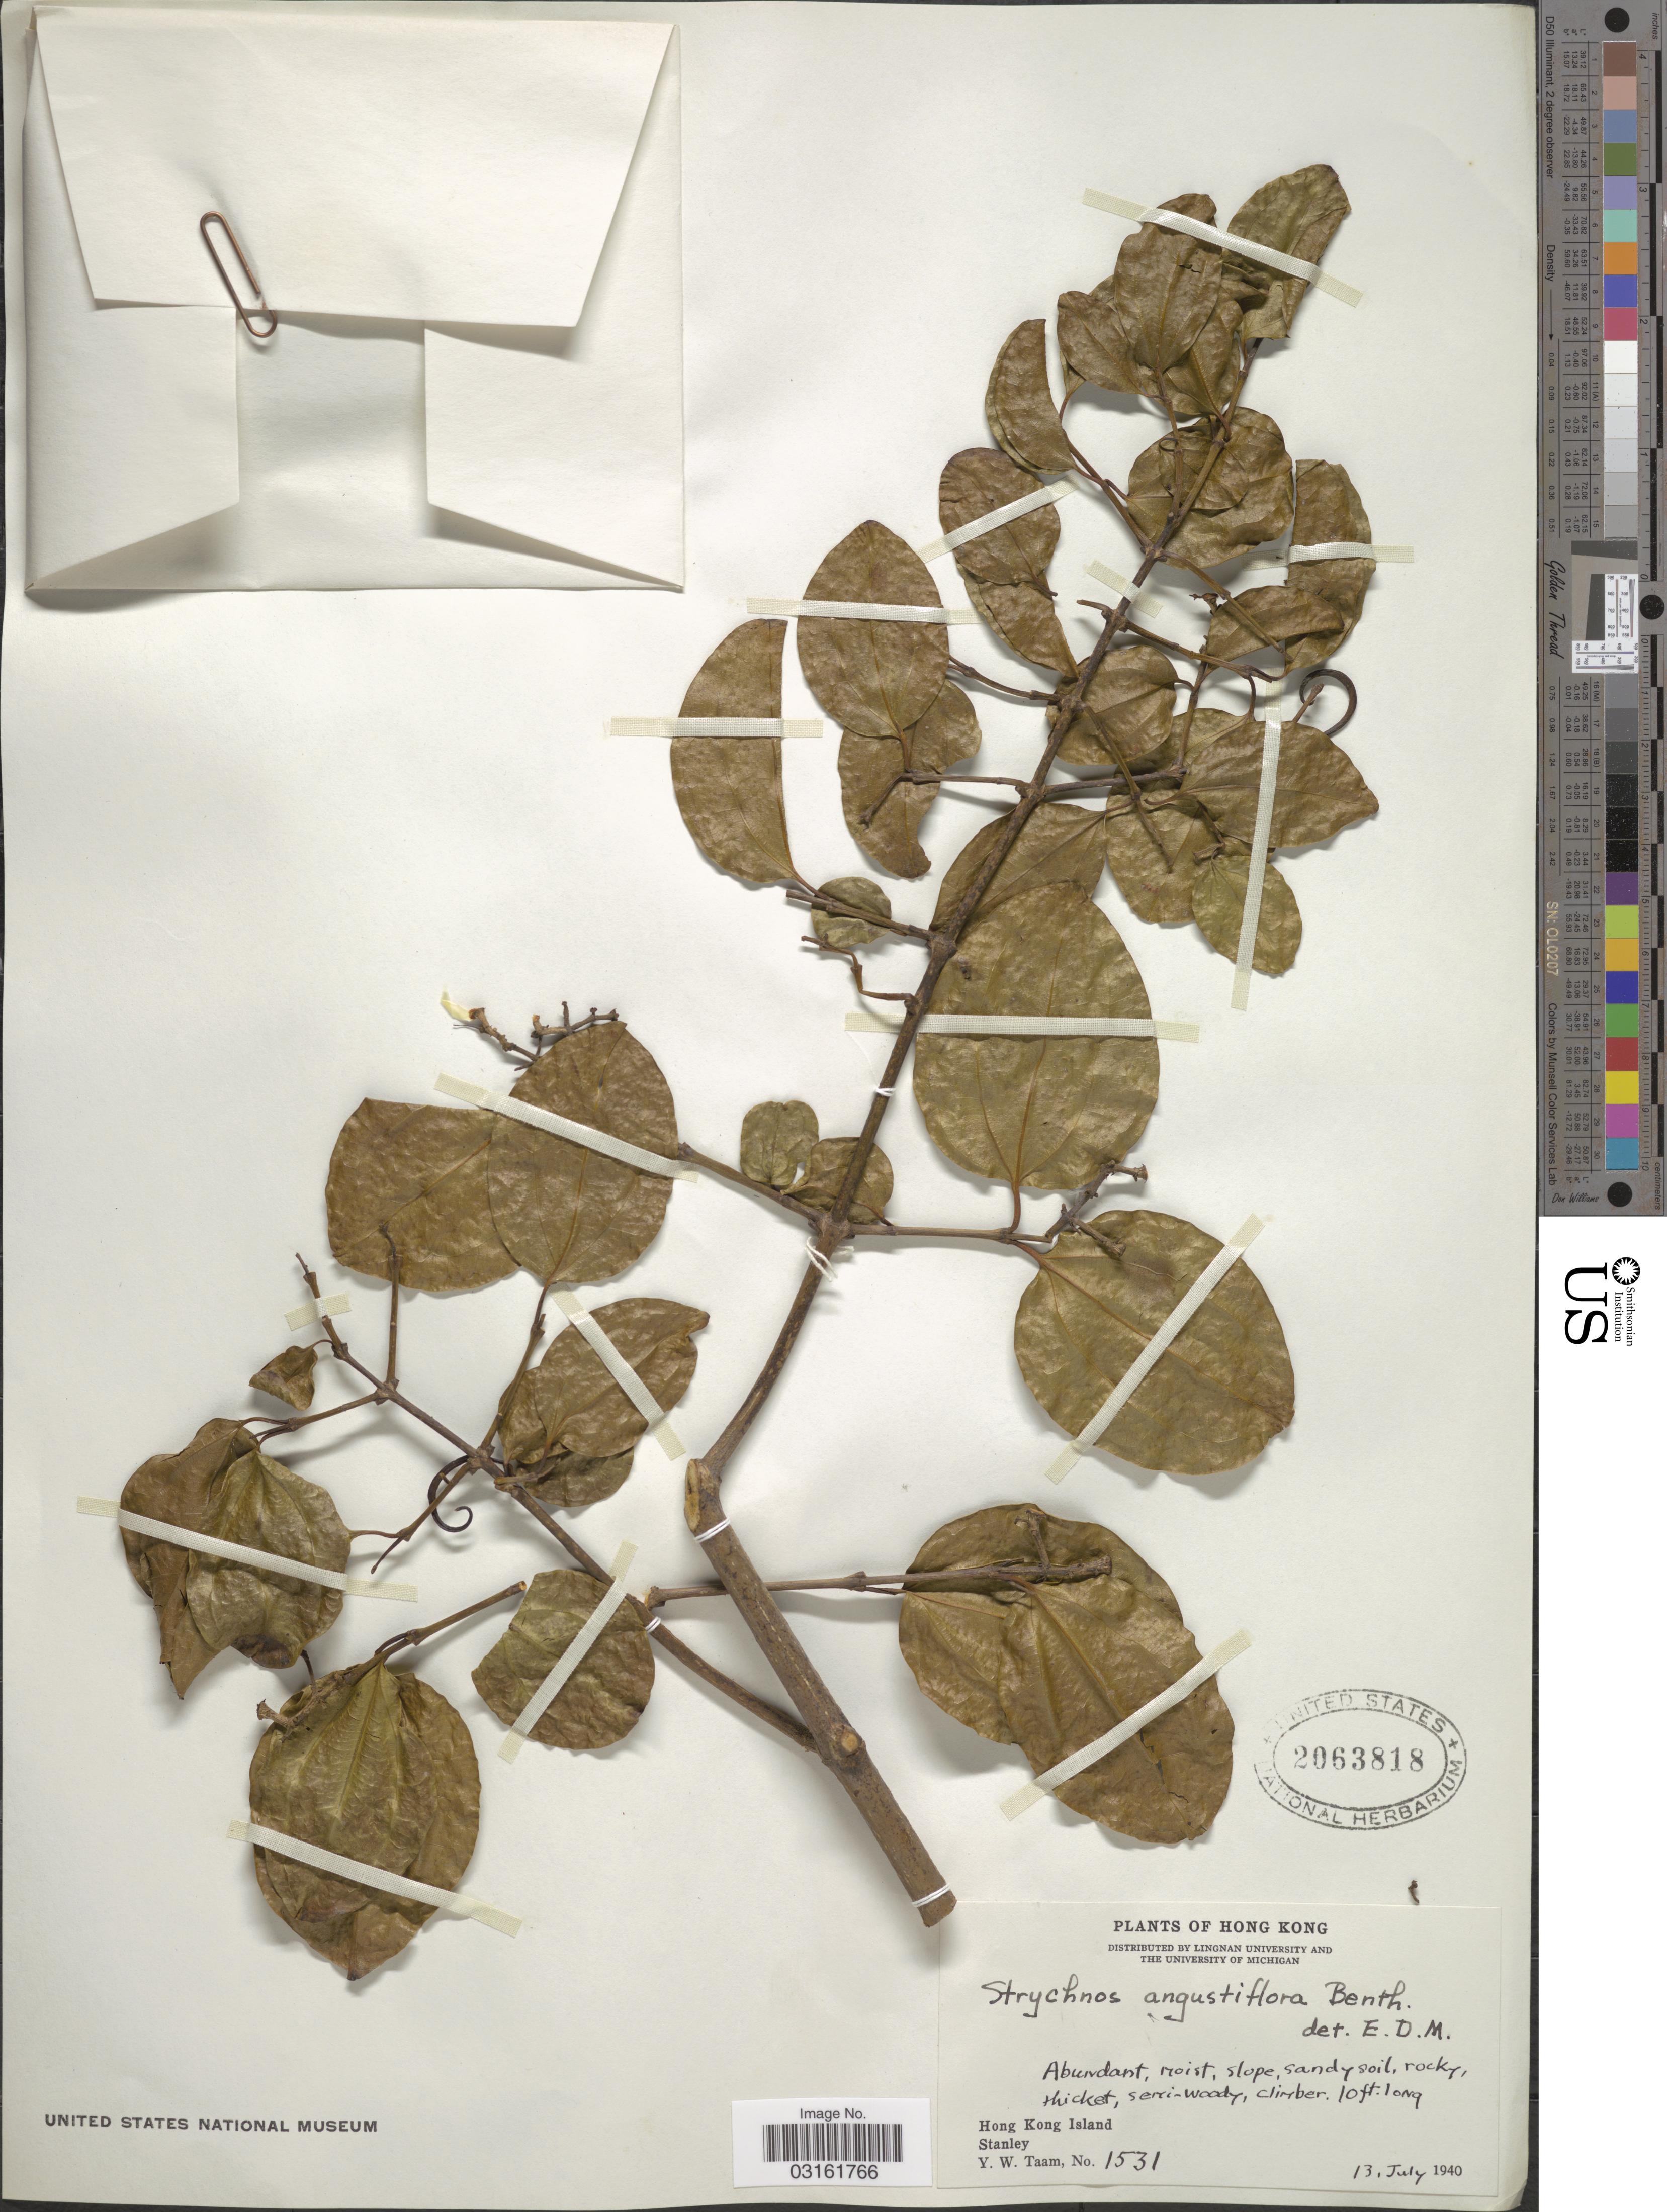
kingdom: Plantae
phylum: Tracheophyta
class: Magnoliopsida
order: Gentianales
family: Loganiaceae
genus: Strychnos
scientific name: Strychnos angustiflora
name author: Benth.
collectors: Y. W. Taam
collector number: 1531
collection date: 1940-07-13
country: China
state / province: Hong Kong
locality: Hong Kong. Hong Kong Island, Stanley.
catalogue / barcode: US 2063818